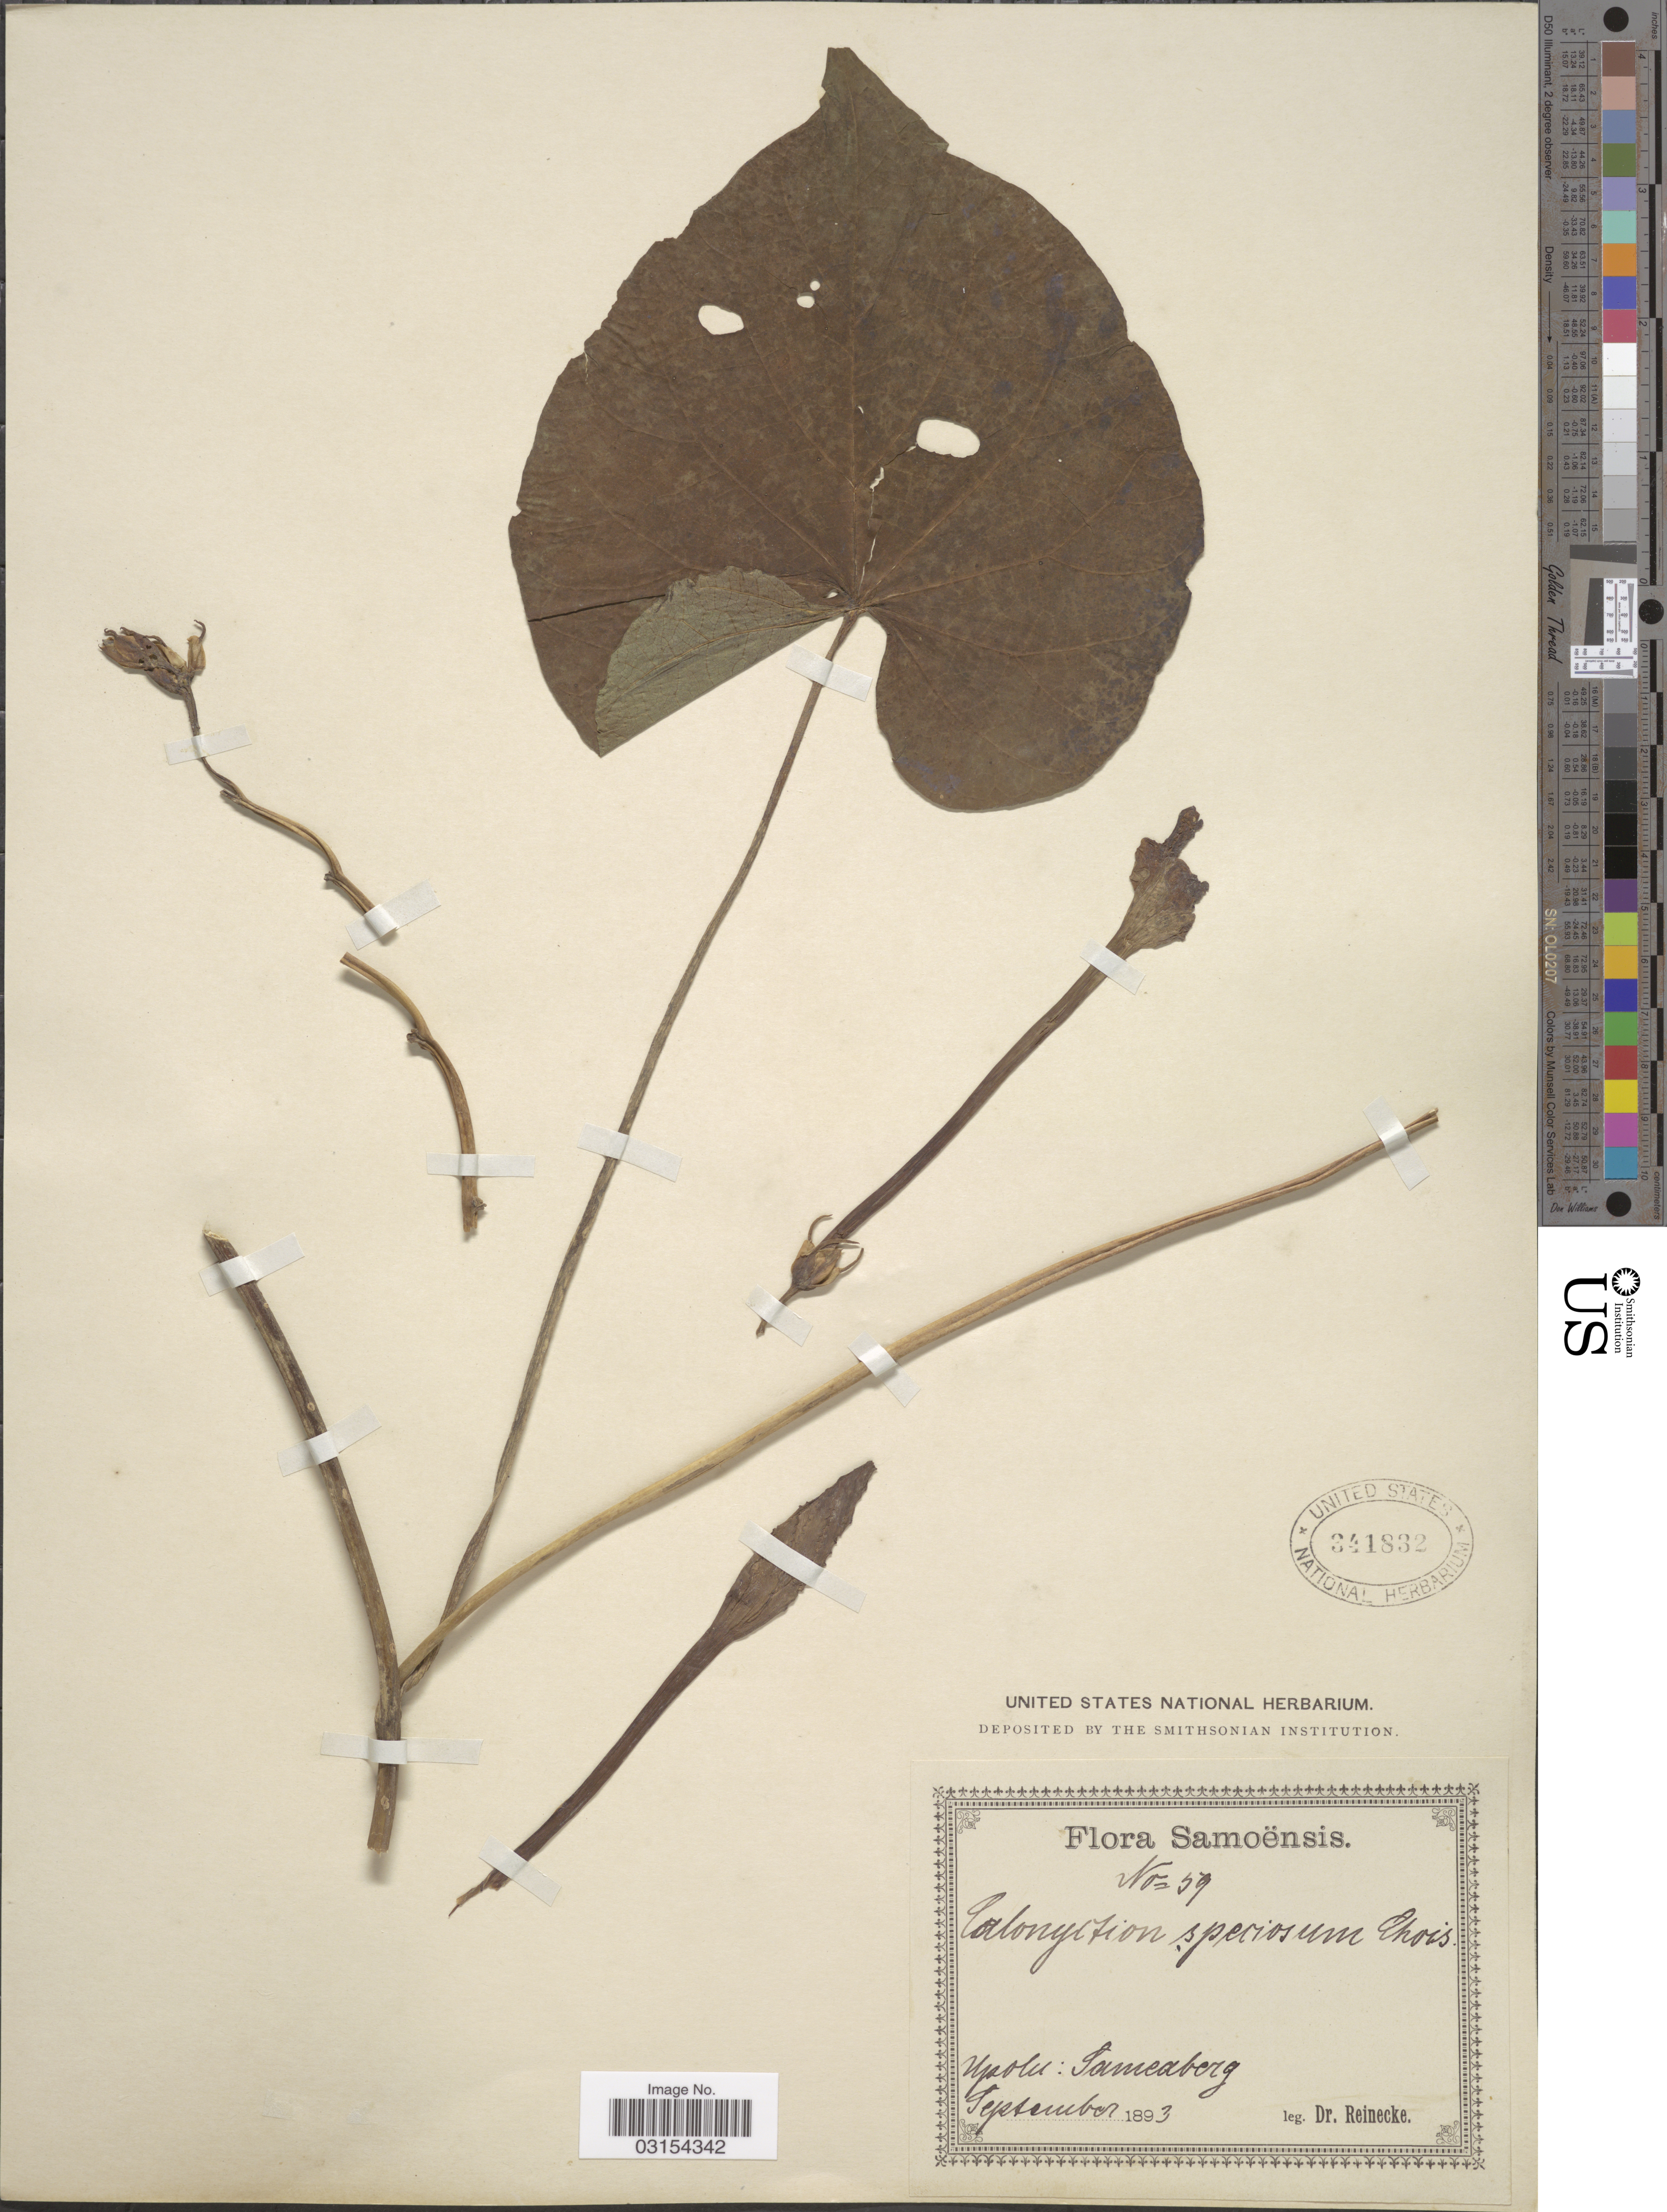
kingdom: Plantae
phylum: Tracheophyta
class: Magnoliopsida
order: Solanales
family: Convolvulaceae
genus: Ipomoea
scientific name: Ipomoea alba L.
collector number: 59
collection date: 1893-09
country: Samoa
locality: Samoënsis. Upolu: Sameaberg.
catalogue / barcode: US 341832